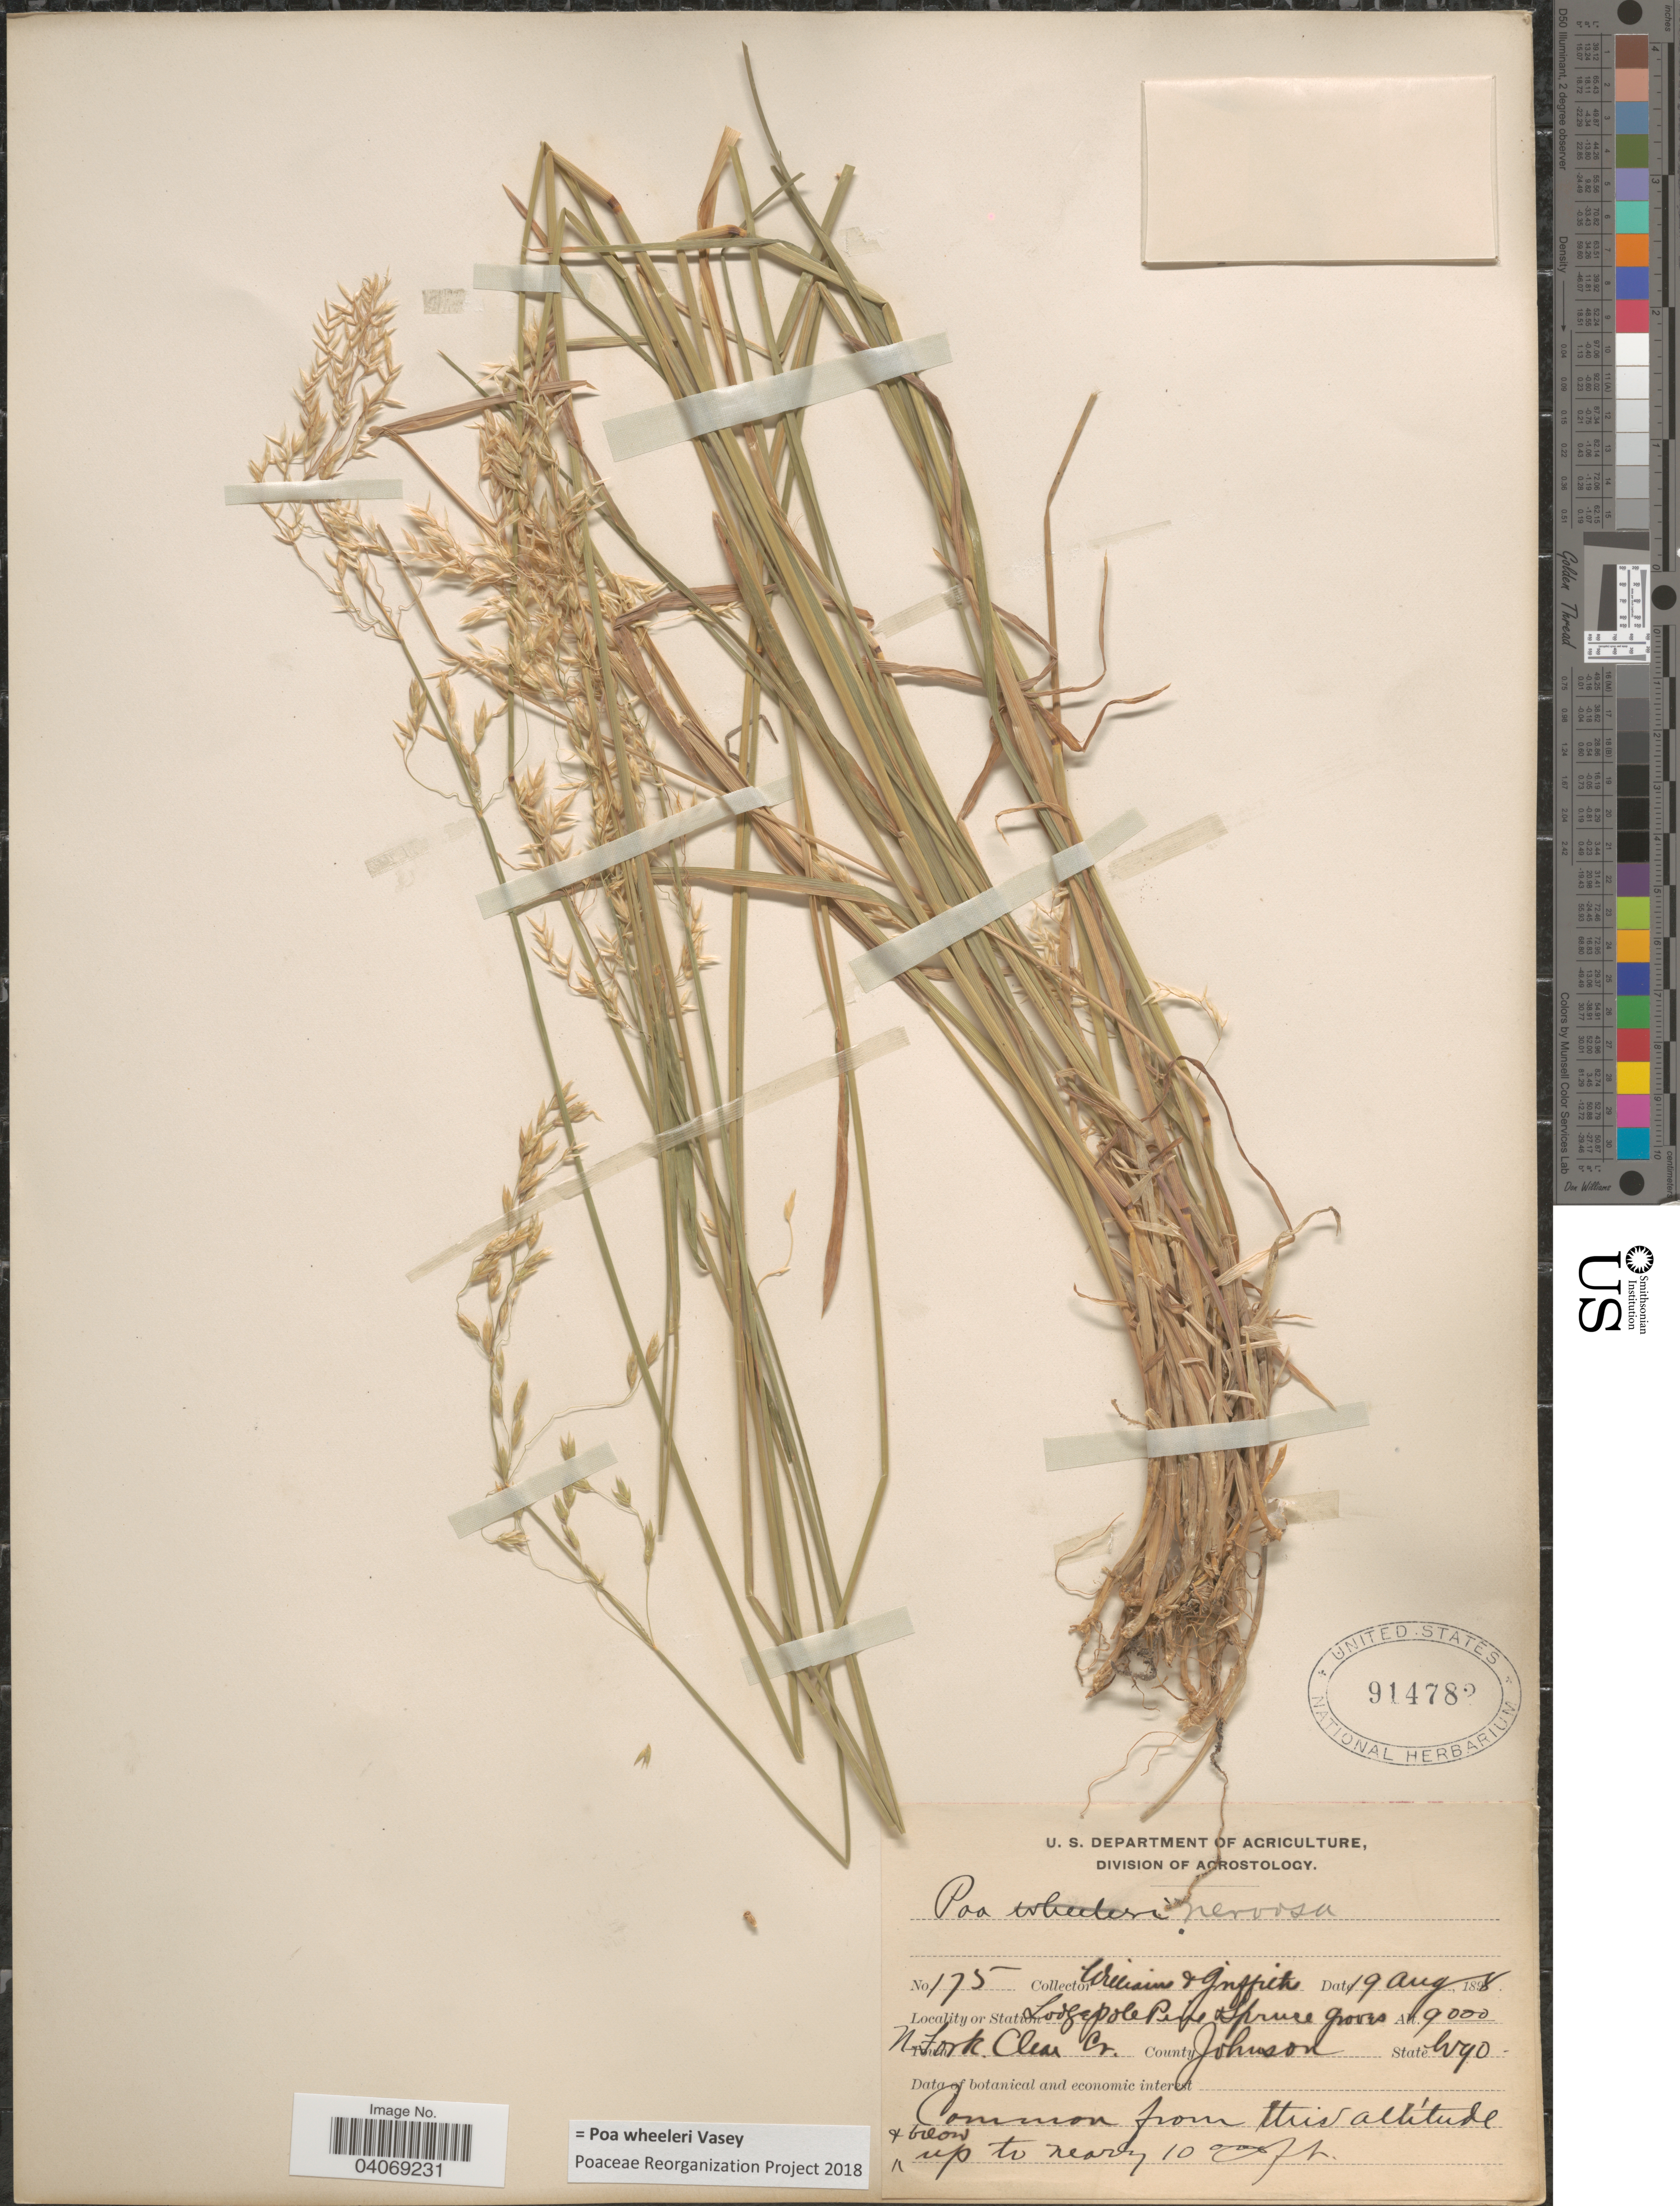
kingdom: Plantae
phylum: Tracheophyta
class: Liliopsida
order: Poales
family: Poaceae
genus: Poa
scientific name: Poa wheeleri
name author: Vasey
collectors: -- Williams & -- Griffiths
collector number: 175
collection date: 1898-08-19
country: United States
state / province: Wyoming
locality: Lodge pole Pine Spruce groves. N. Fork. Clear Cr. County Johnson.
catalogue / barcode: US 914782